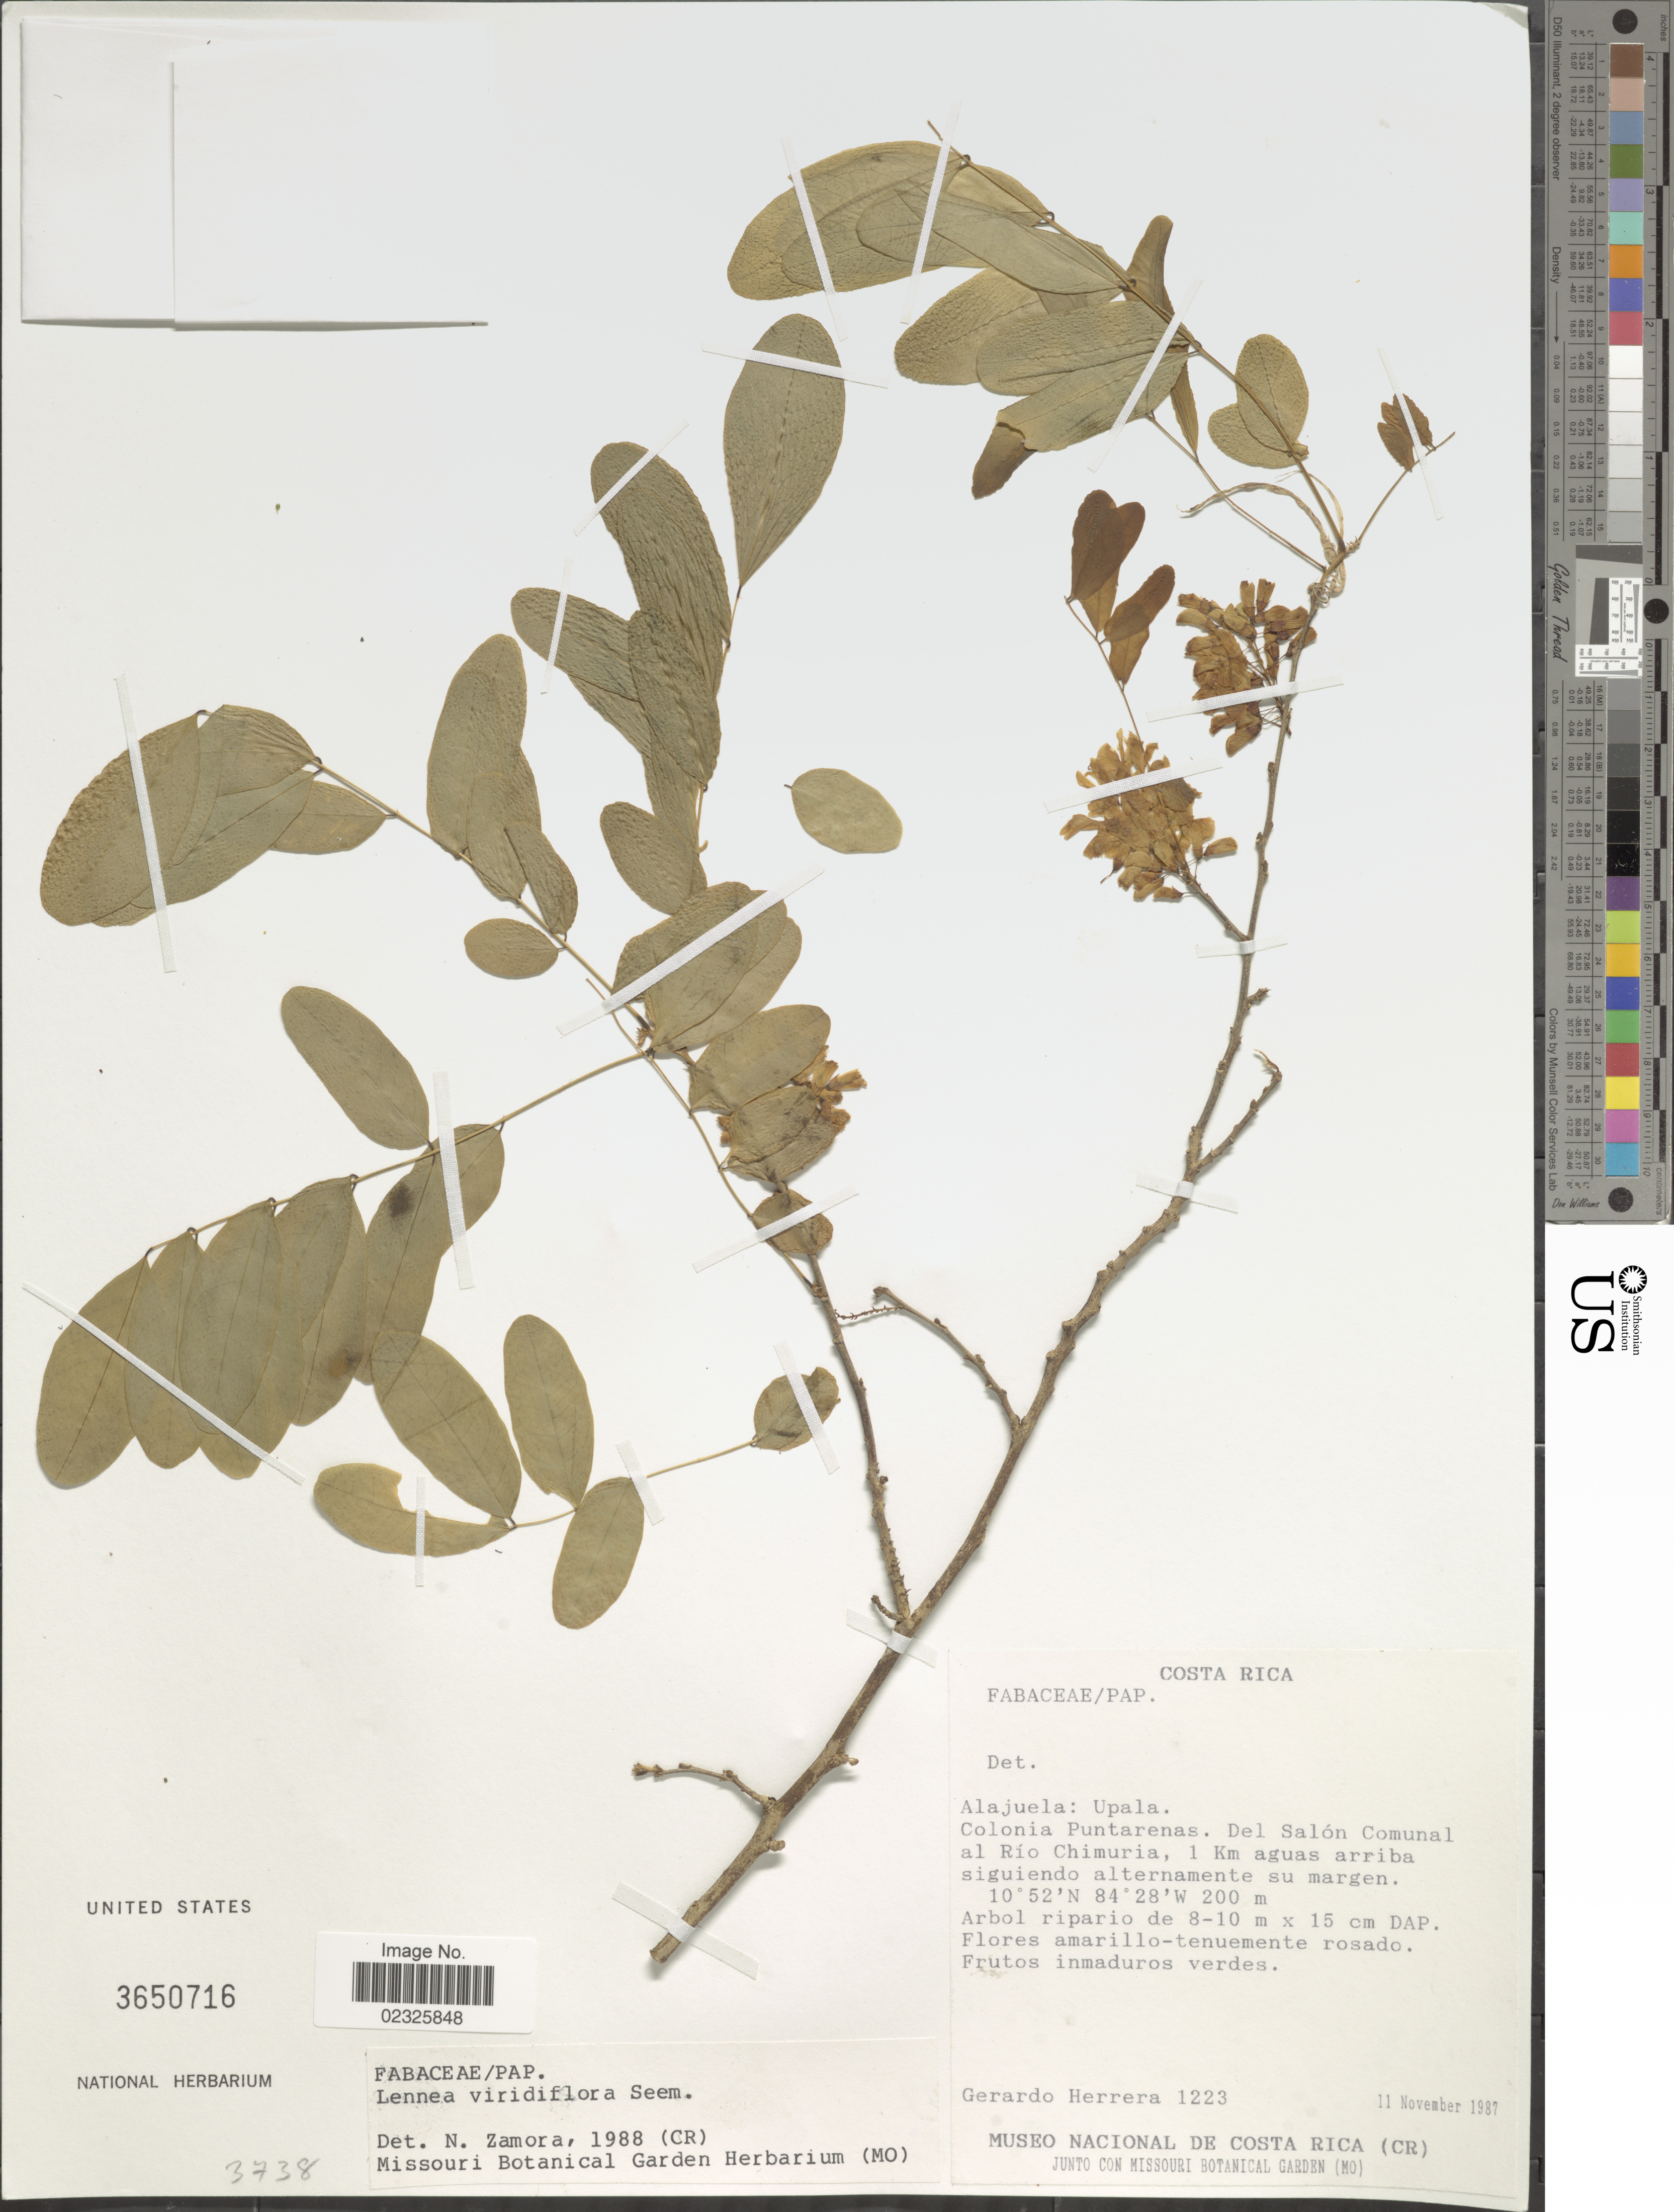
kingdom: Plantae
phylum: Tracheophyta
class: Magnoliopsida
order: Fabales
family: Fabaceae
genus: Lennea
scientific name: Lennea viridiflora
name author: Seem.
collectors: G. Herrera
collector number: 1223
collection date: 1987-11-11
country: Costa Rica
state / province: Alajuela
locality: Upala, Colonia Puntarenas, del Salon Camunal al Río Chimuria, 1 km aguas arriba siguiendo alternamente su margen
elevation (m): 200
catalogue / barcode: US 3650716